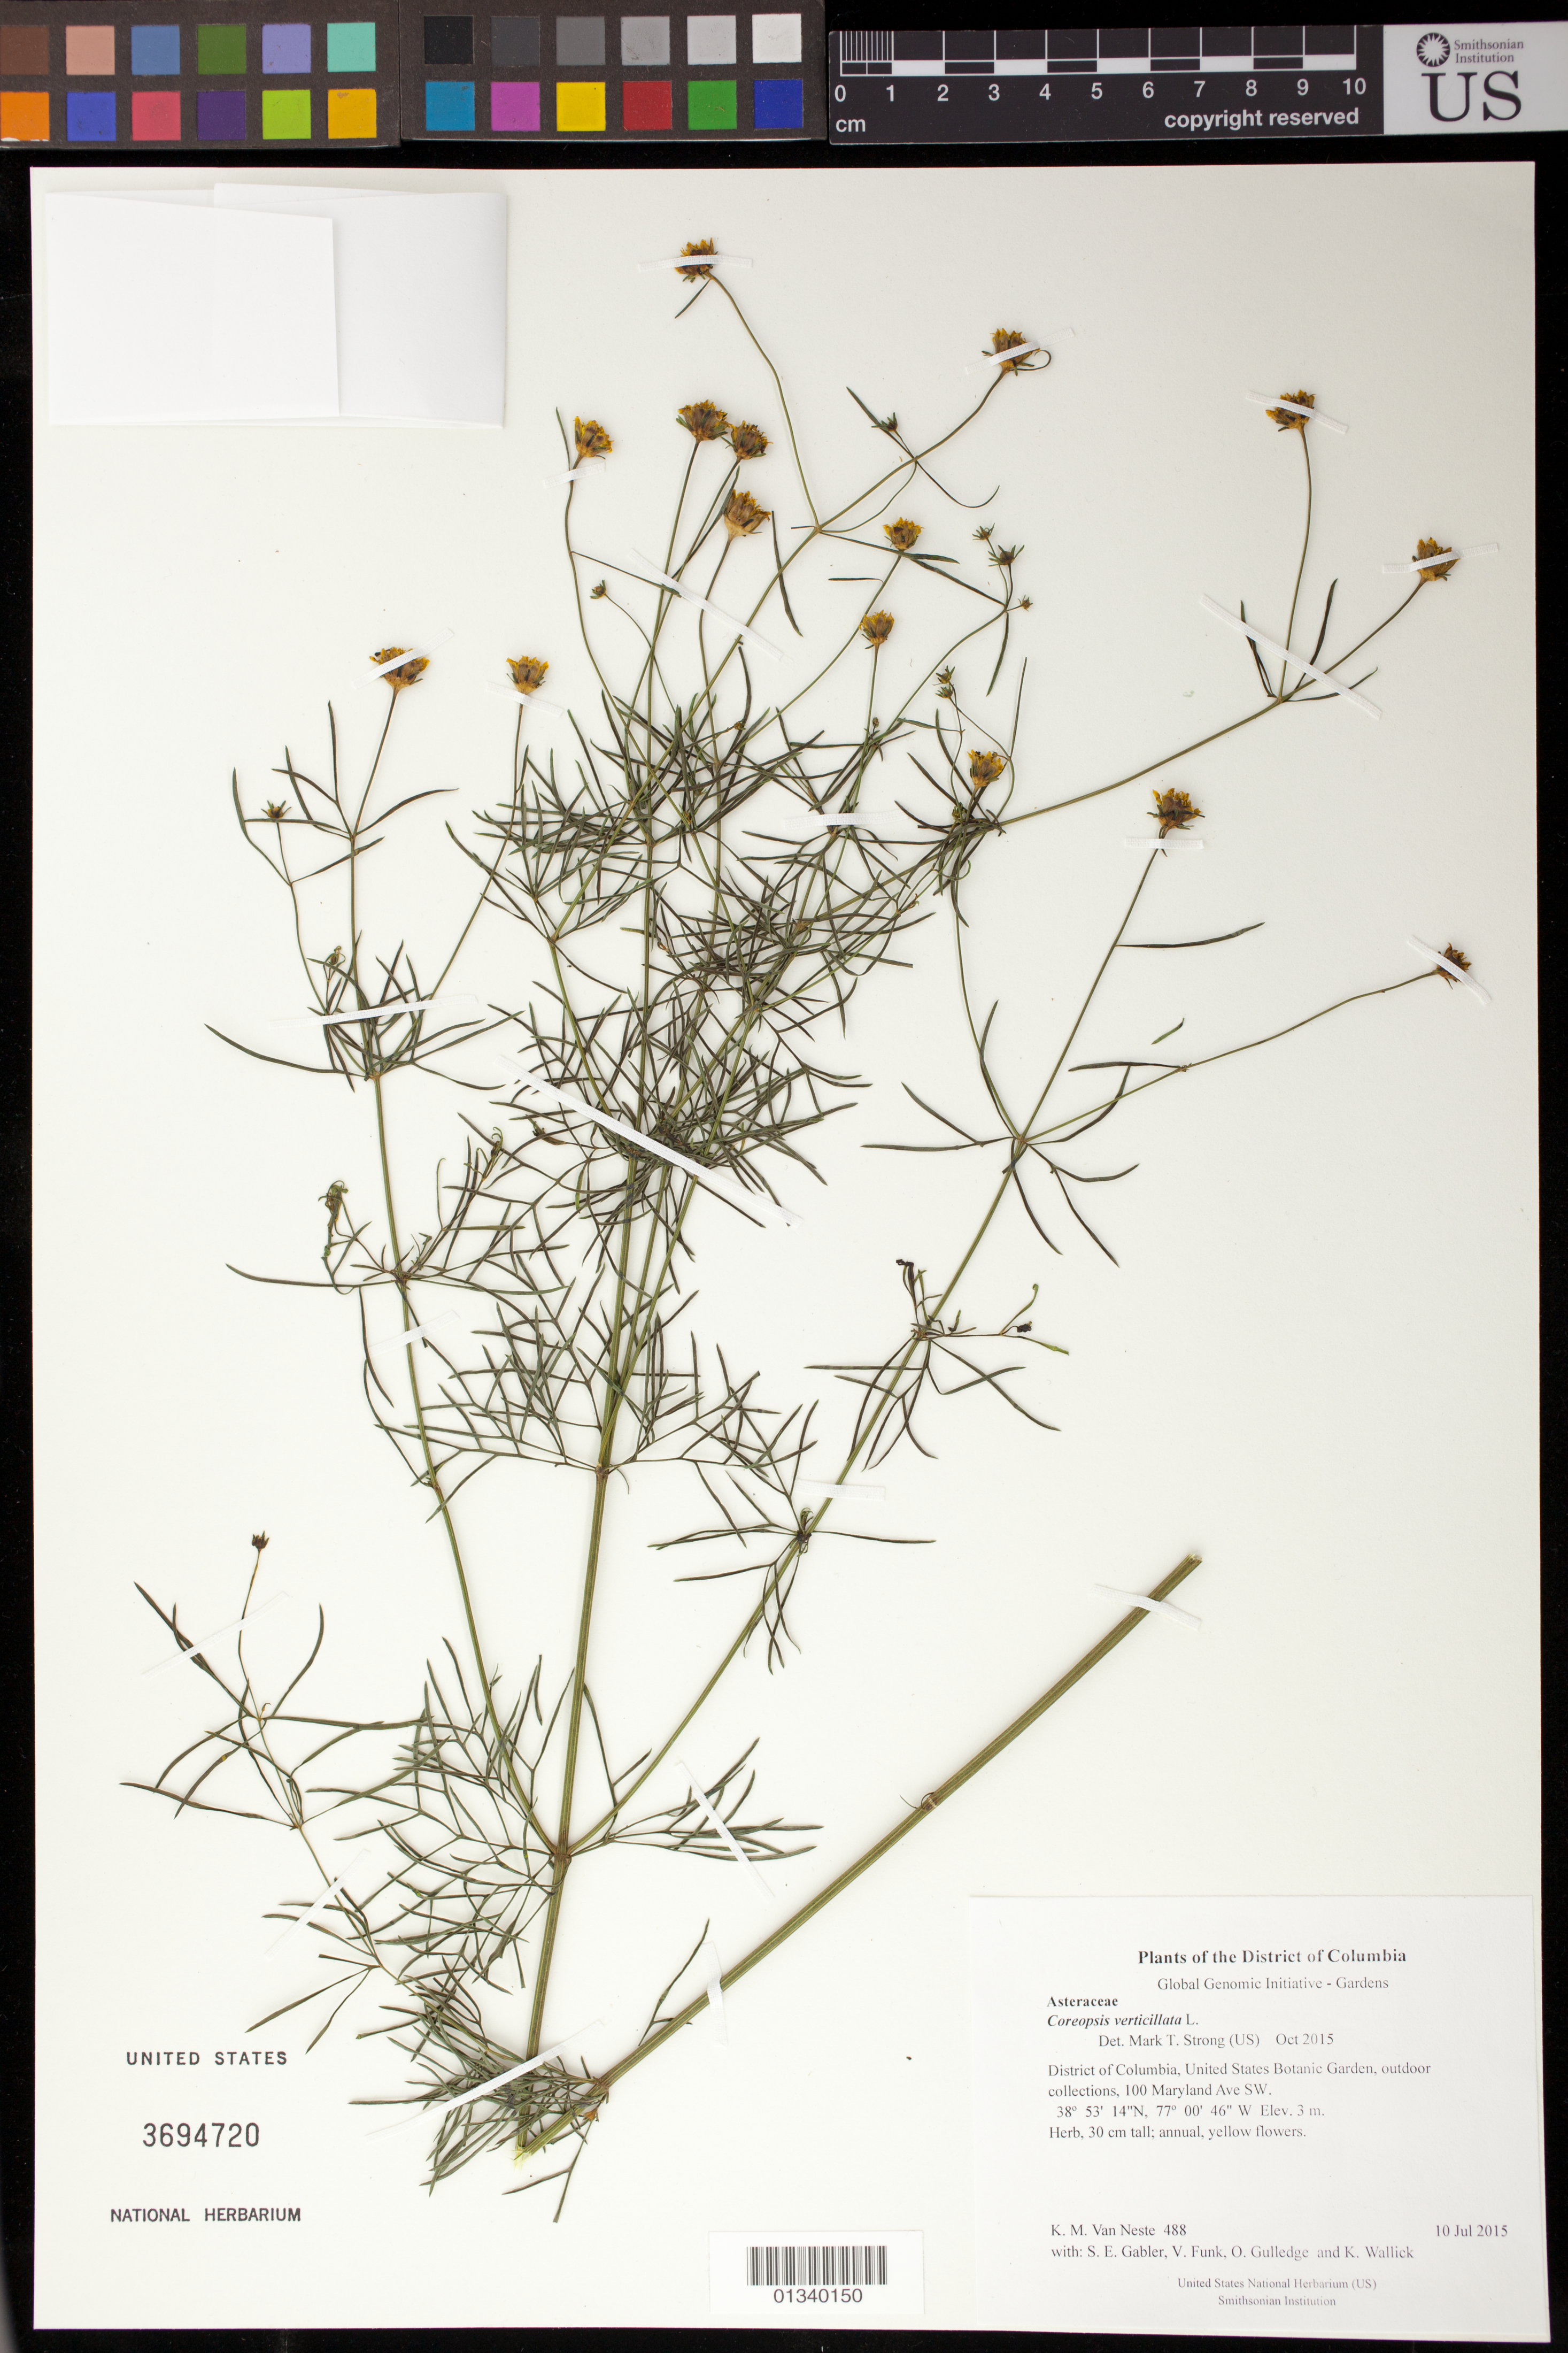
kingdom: Plantae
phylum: Tracheophyta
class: Magnoliopsida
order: Asterales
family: Asteraceae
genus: Coreopsis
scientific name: Coreopsis verticillata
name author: L.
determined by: Strong, M. T., (US), Smithsonian Institution - National Museum of Natural History (UNITED STATES)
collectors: K. M. Van Neste, S. E. Gabler, V. Funk, O. Gulledge & K. Wallick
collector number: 488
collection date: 2015-07-10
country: United States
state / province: District of Columbia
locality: United States Botanic Garden, outdoor collections, 100 Maryland Ave SW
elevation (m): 3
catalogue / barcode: US 3694720